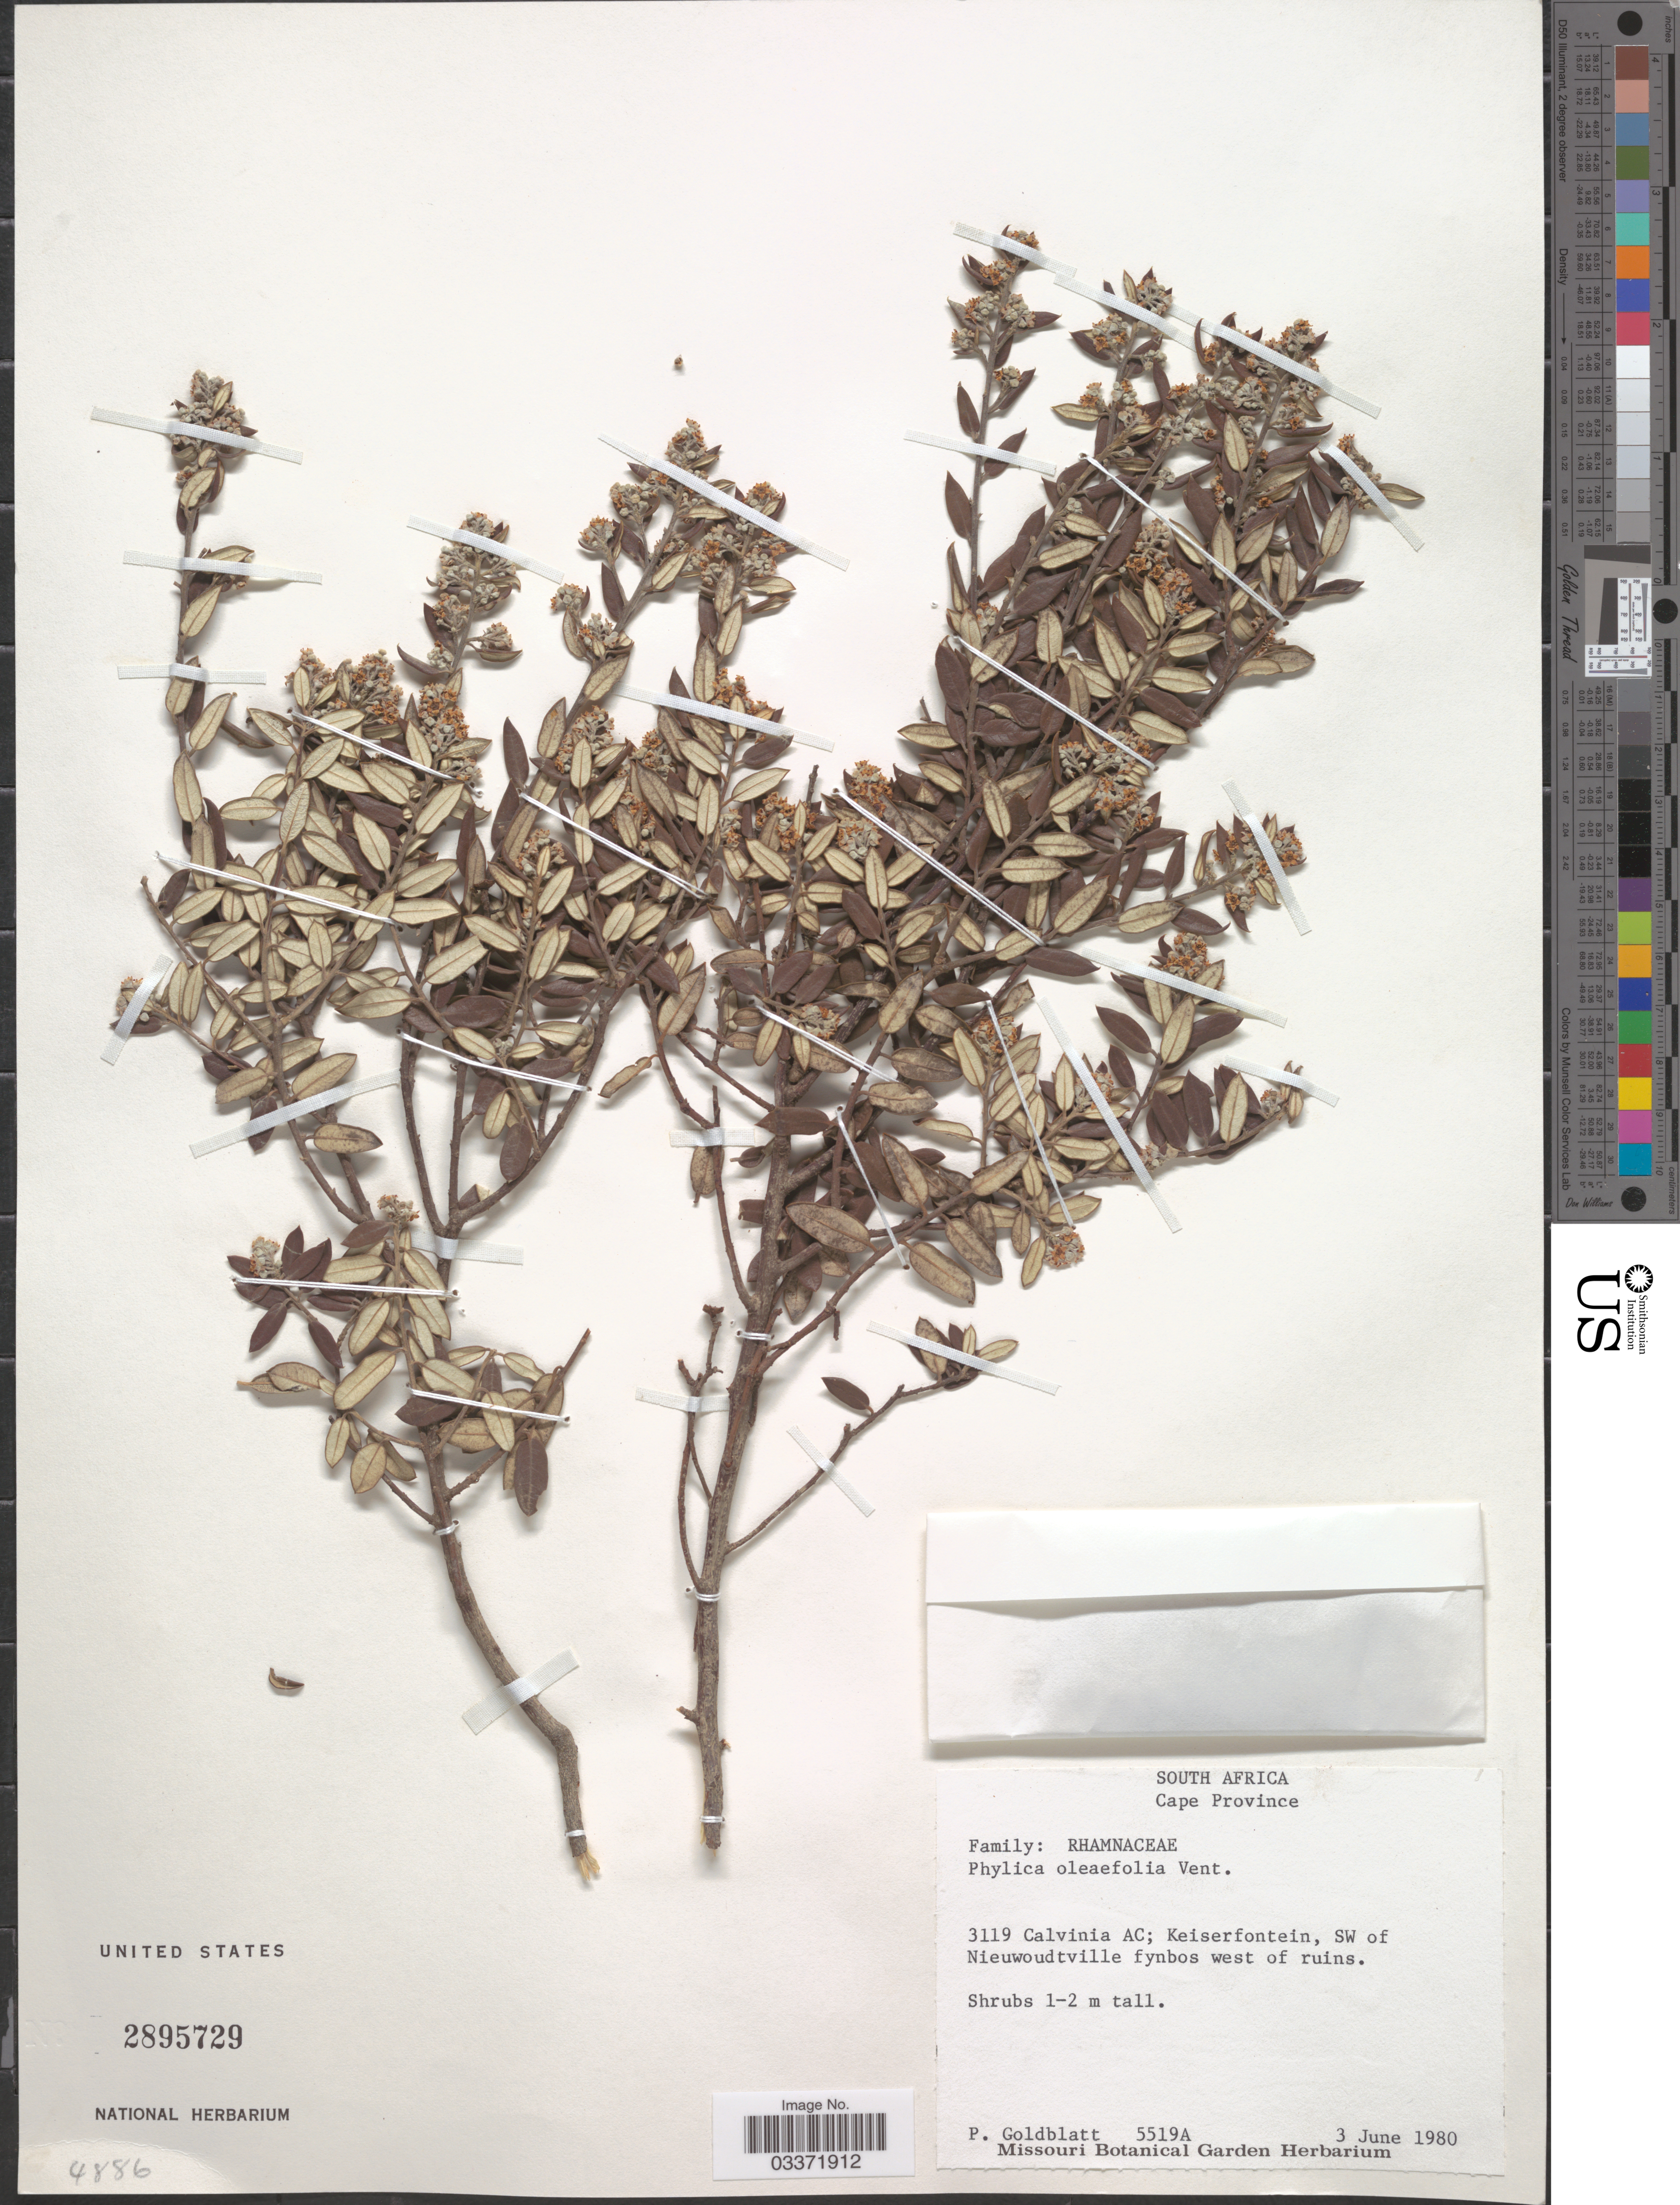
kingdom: Plantae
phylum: Tracheophyta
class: Magnoliopsida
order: Rosales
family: Rhamnaceae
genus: Phylica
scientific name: Phylica oleoides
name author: DC.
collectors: P. Goldblatt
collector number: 5519A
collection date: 1980-06-03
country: South Africa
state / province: Northern Cape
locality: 3119 Calvinia AC; Keiserfontein, SW of Nieuwoudtville fynbos west of ruins.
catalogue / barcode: US 2895729